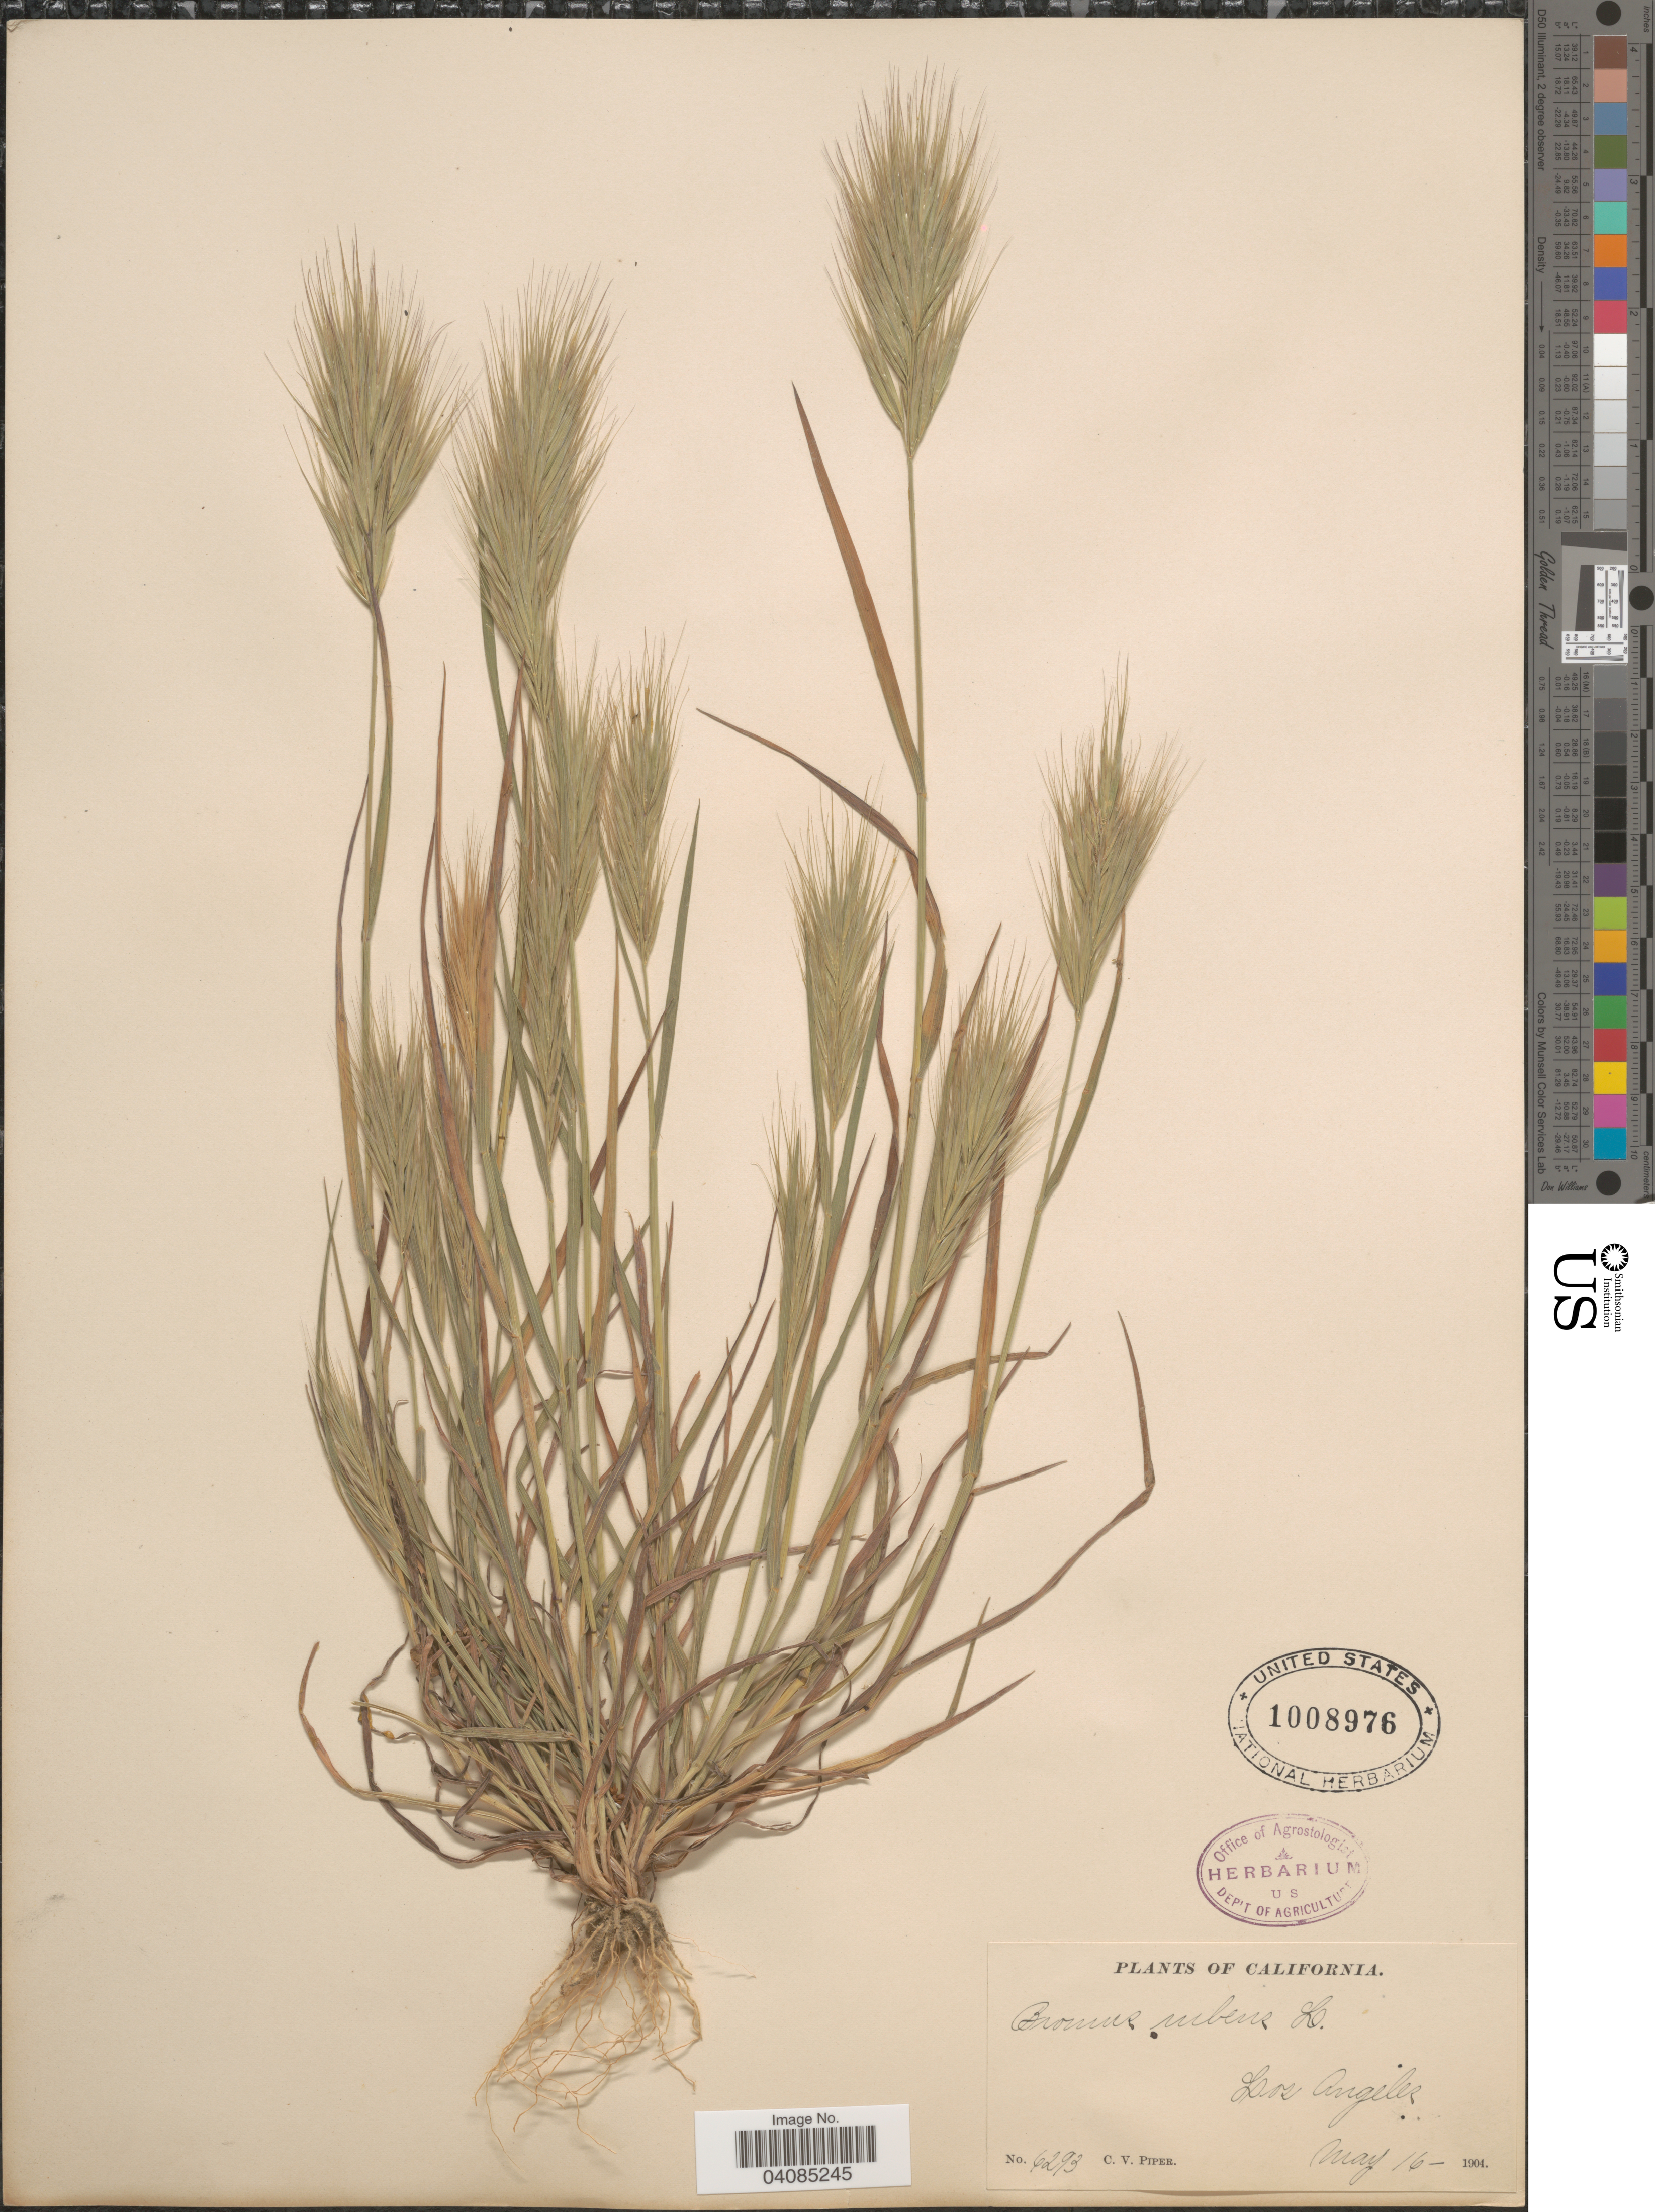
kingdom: Plantae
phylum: Tracheophyta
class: Liliopsida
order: Poales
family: Poaceae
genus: Bromus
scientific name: Bromus rubens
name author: L.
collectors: C. V. Piper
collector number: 6293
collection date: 1904-05-16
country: United States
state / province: California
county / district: Los Angeles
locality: Los Angeles.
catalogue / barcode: US 1008976